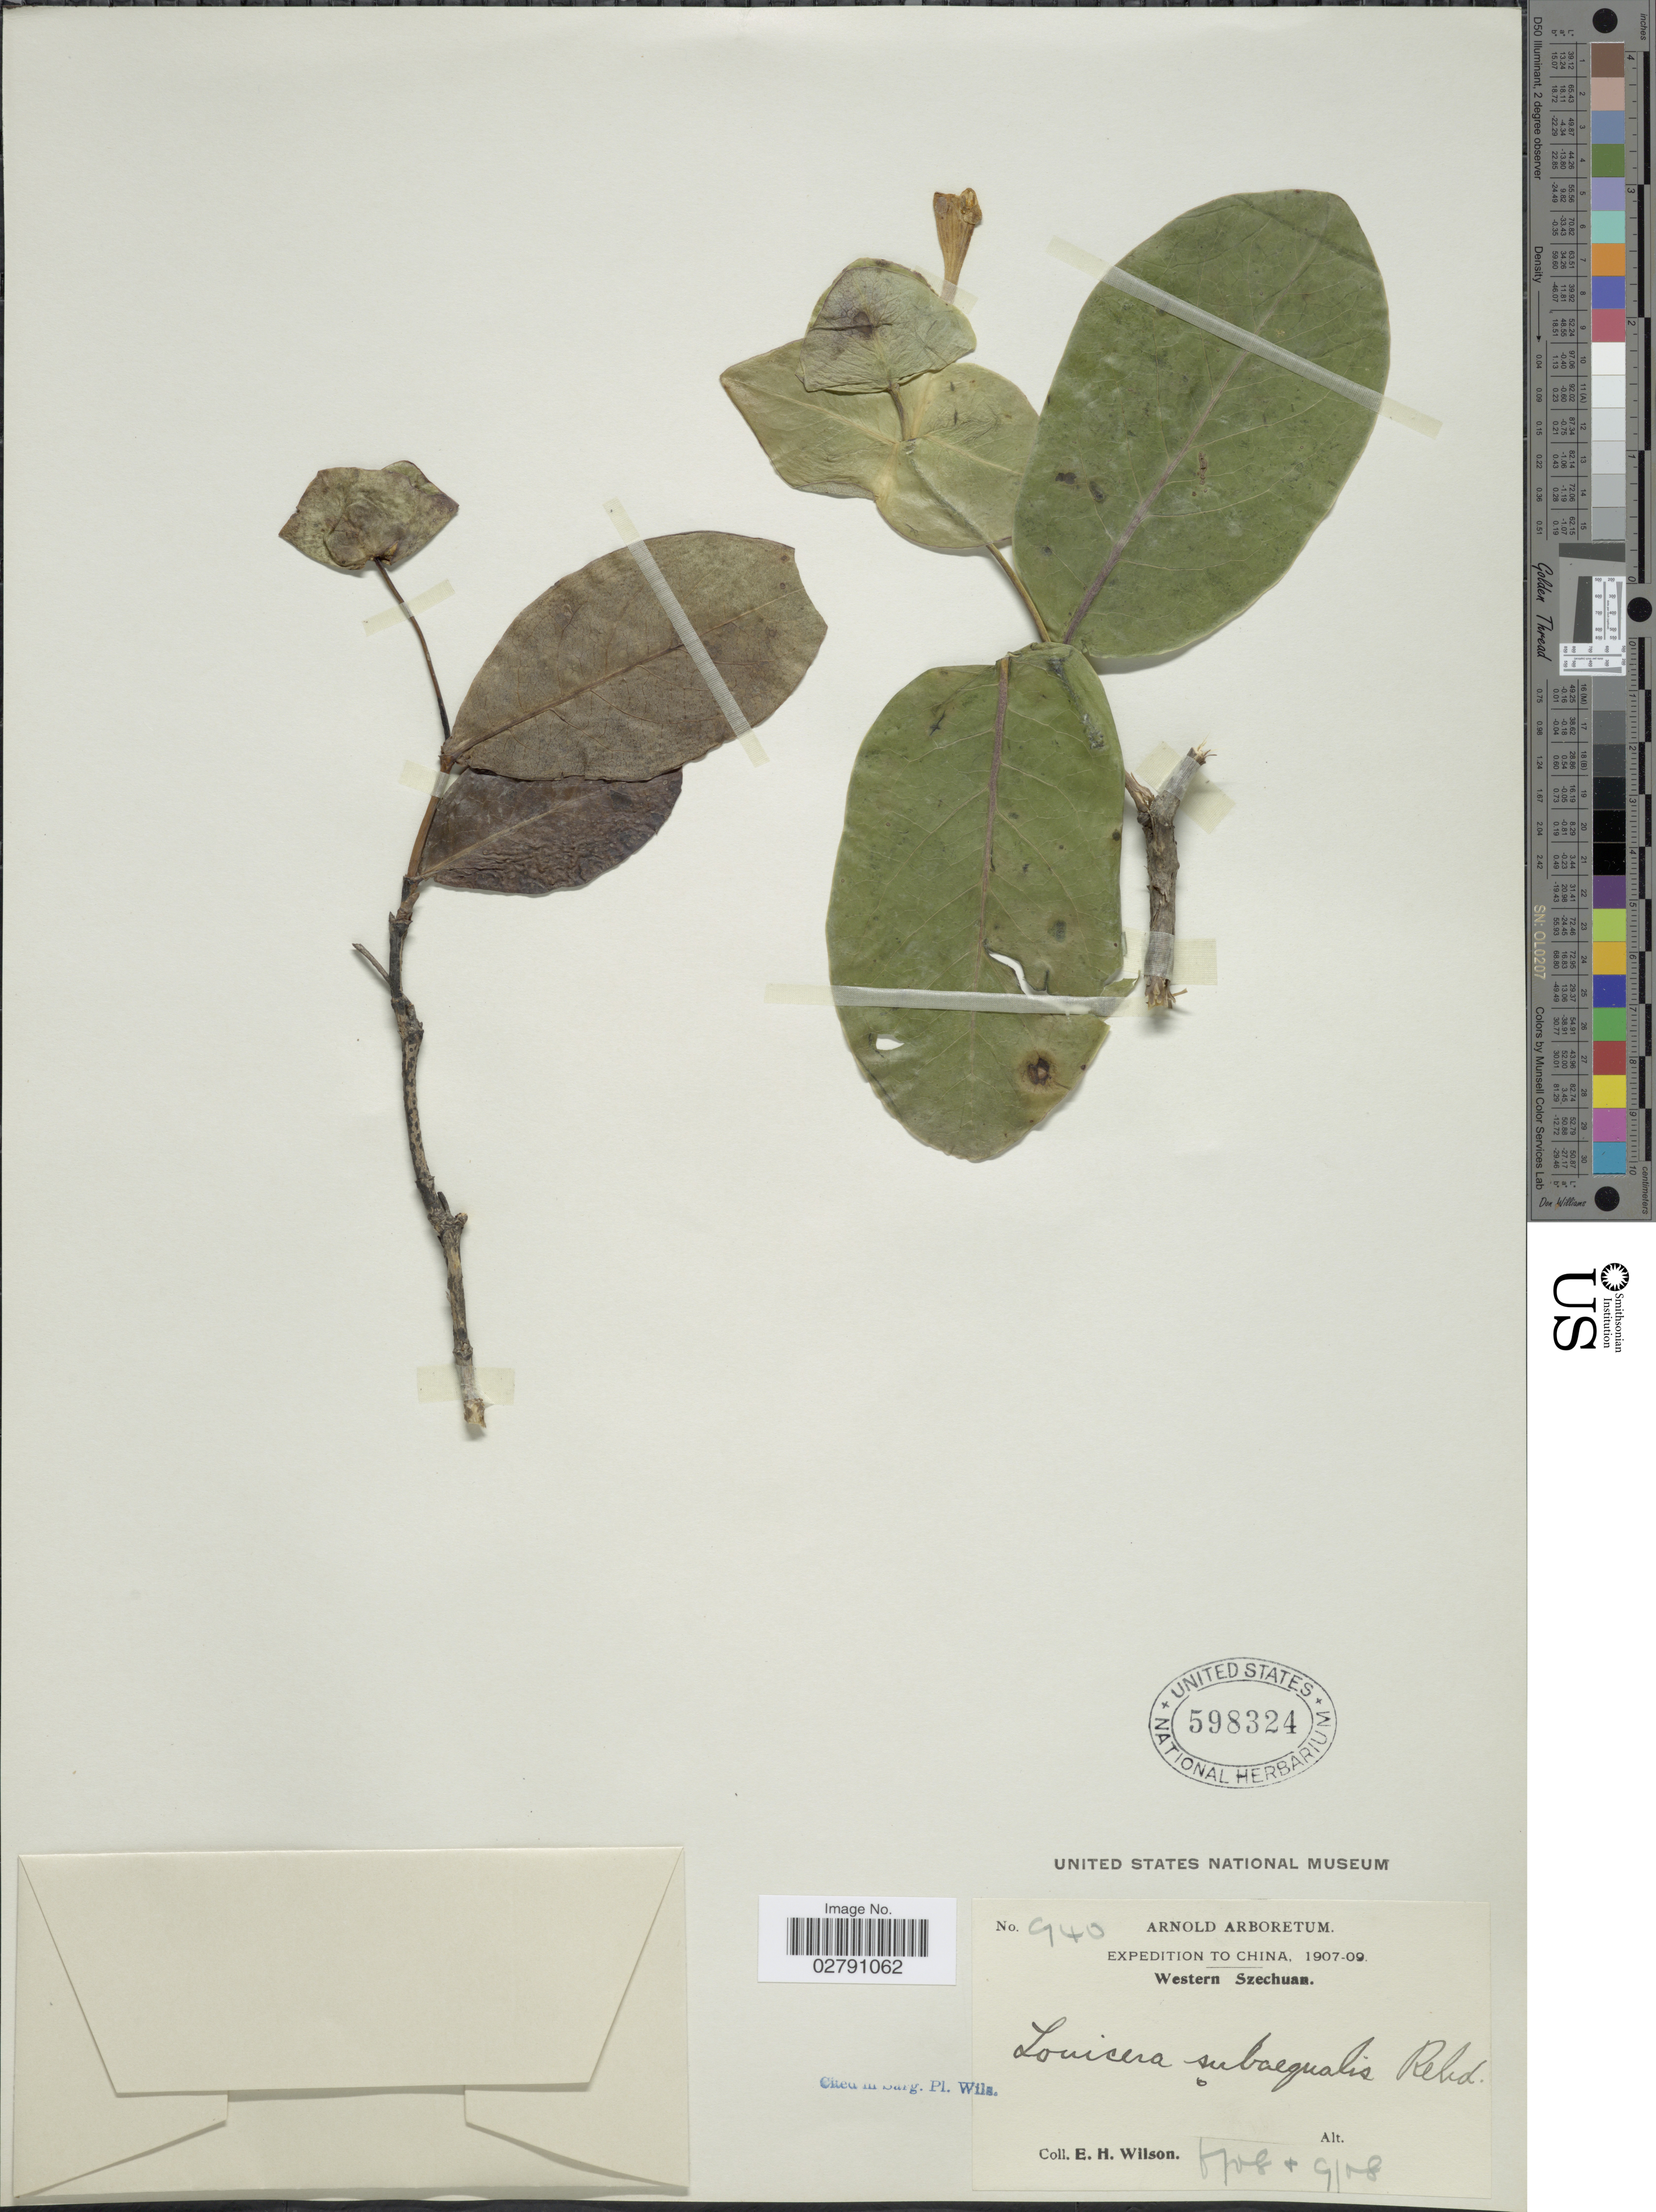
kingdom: Plantae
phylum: Tracheophyta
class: Magnoliopsida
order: Dipsacales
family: Caprifoliaceae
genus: Lonicera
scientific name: Lonicera subaequalis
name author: Rehder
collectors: E. Wilson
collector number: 940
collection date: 1908-06/1908-09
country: China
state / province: Sichuan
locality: Western Szechuan.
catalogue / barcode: US 598324